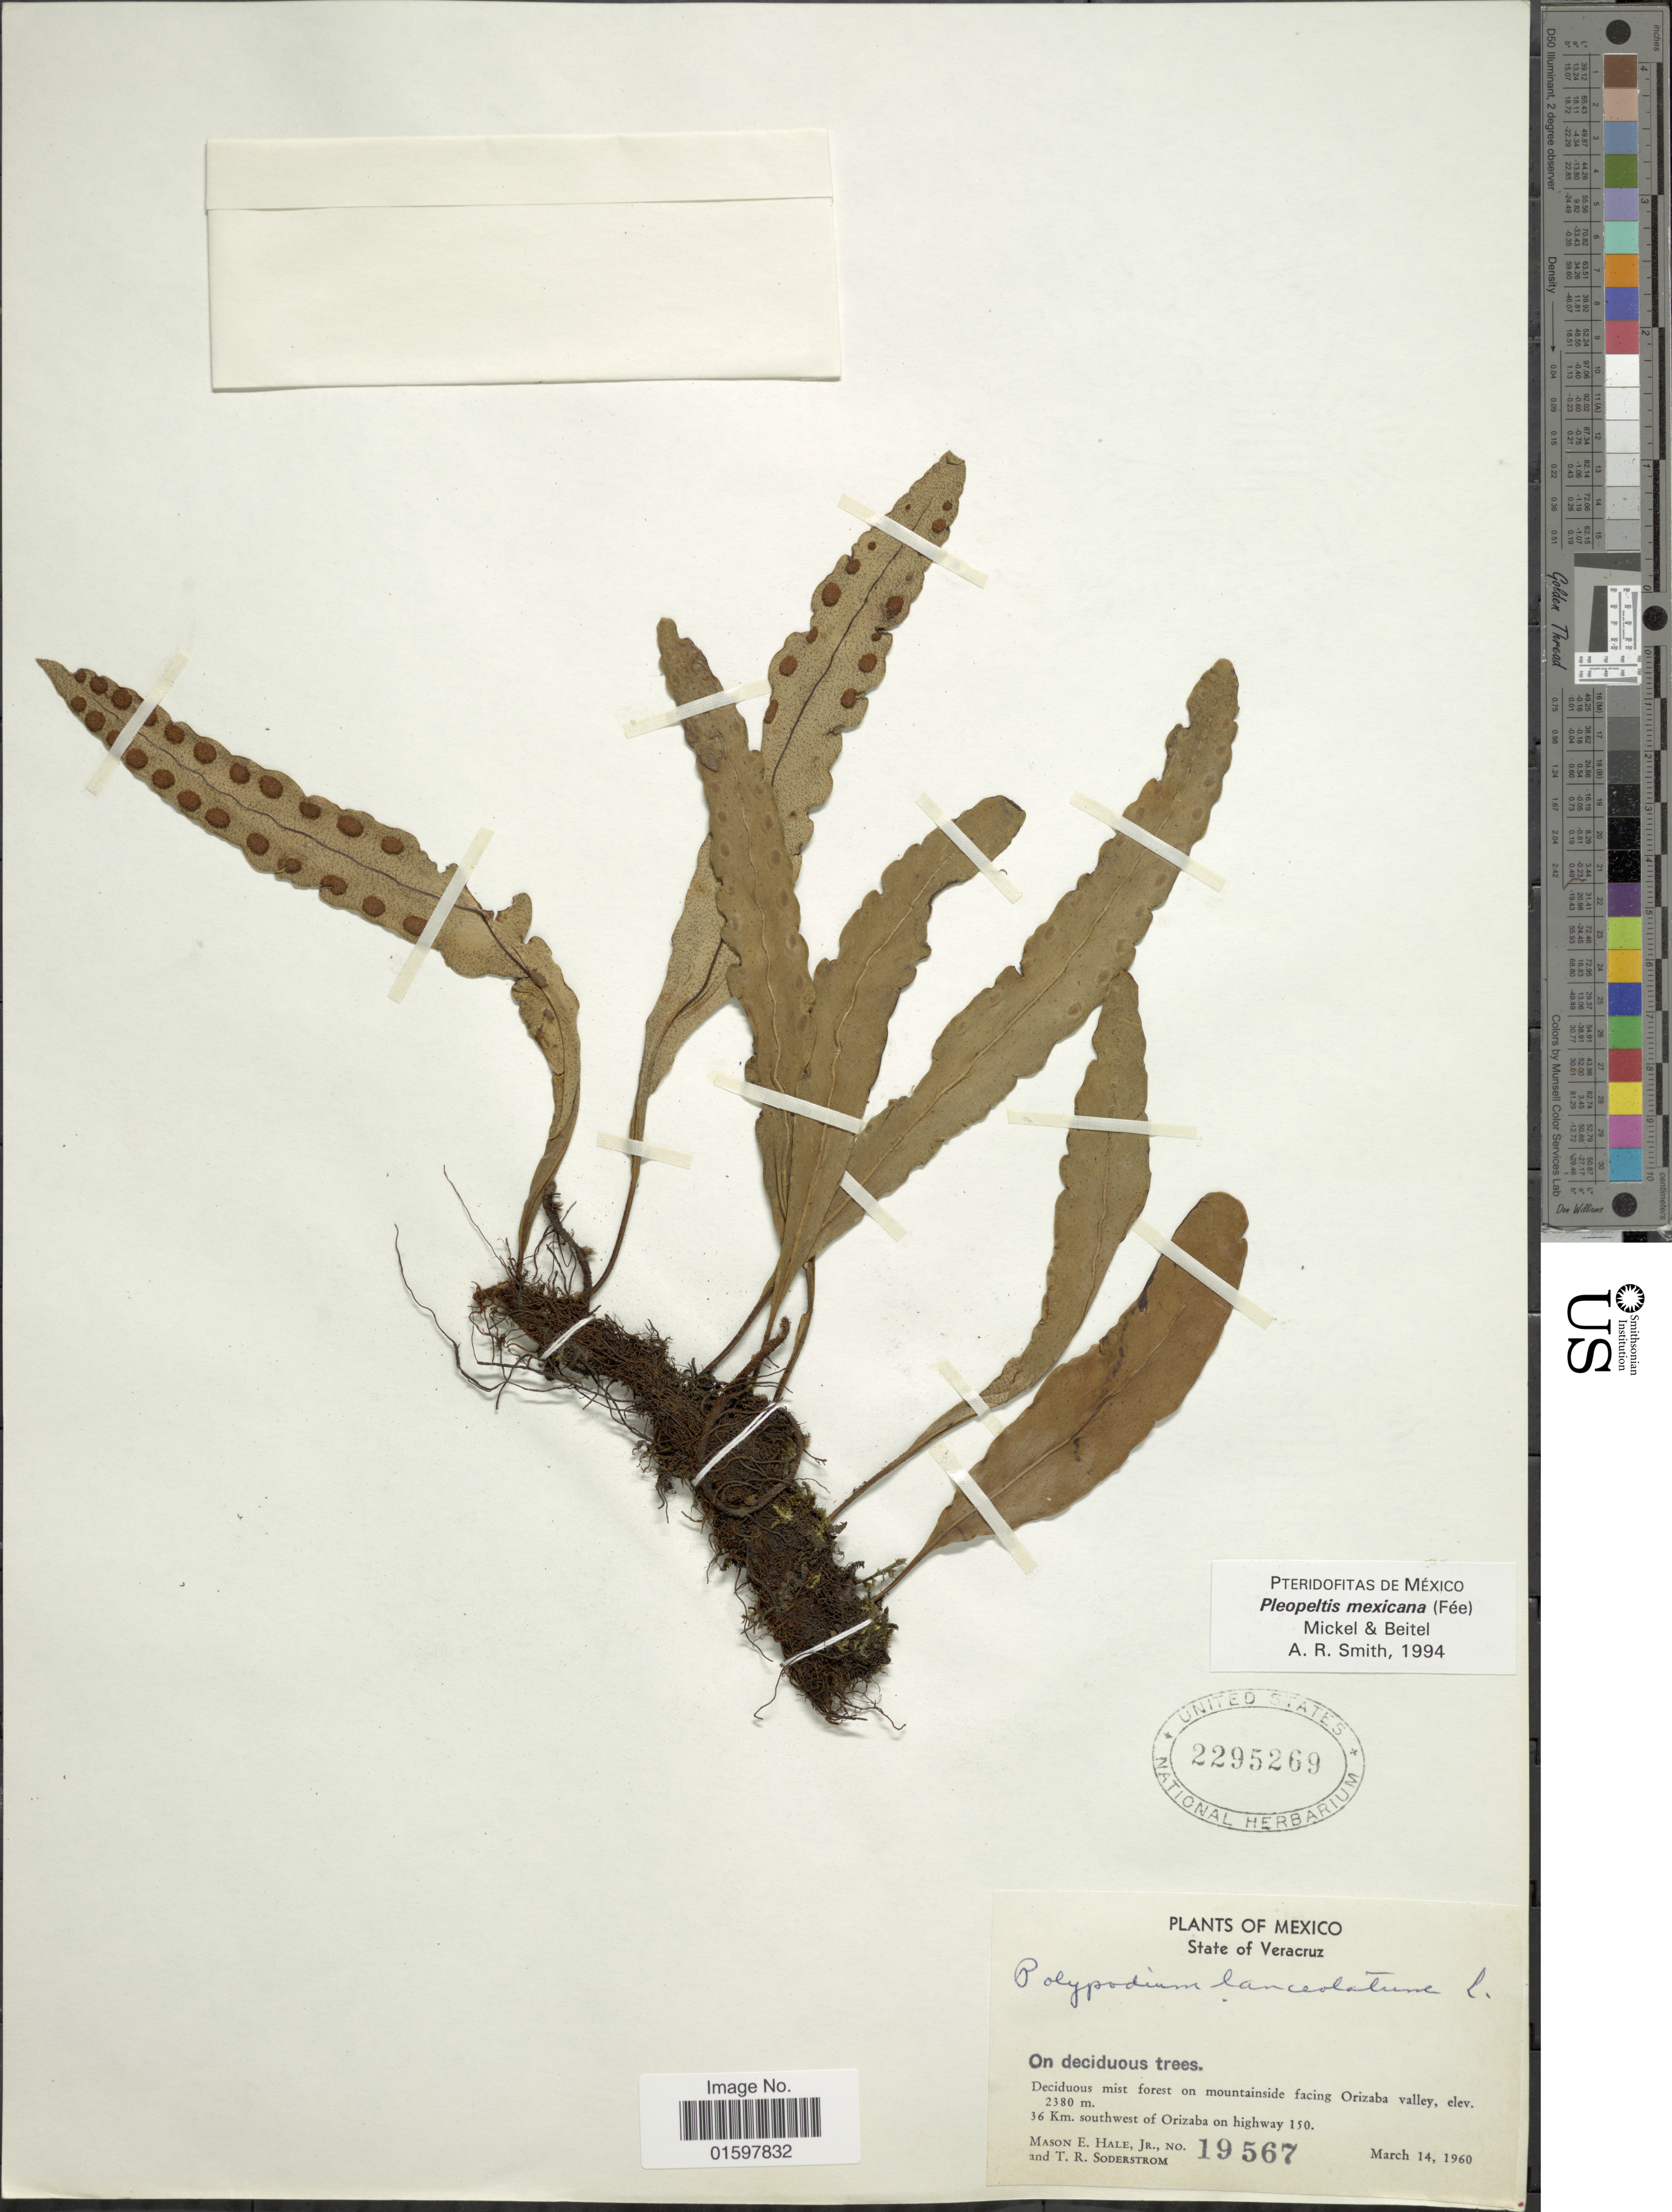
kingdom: Plantae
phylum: Tracheophyta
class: Polypodiopsida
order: Polypodiales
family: Polypodiaceae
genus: Pleopeltis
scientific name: Pleopeltis mexicana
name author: (Fée) Mickel & Beitel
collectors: M. Hale & T. R. Soderstrom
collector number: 19567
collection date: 1960-03-14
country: Mexico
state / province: Veracruz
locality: Deciduous mist forest on mountainside facing Orizaba valley, 36 Km. southwest of Orizaba on highway 150.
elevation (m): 2380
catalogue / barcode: US 2295269